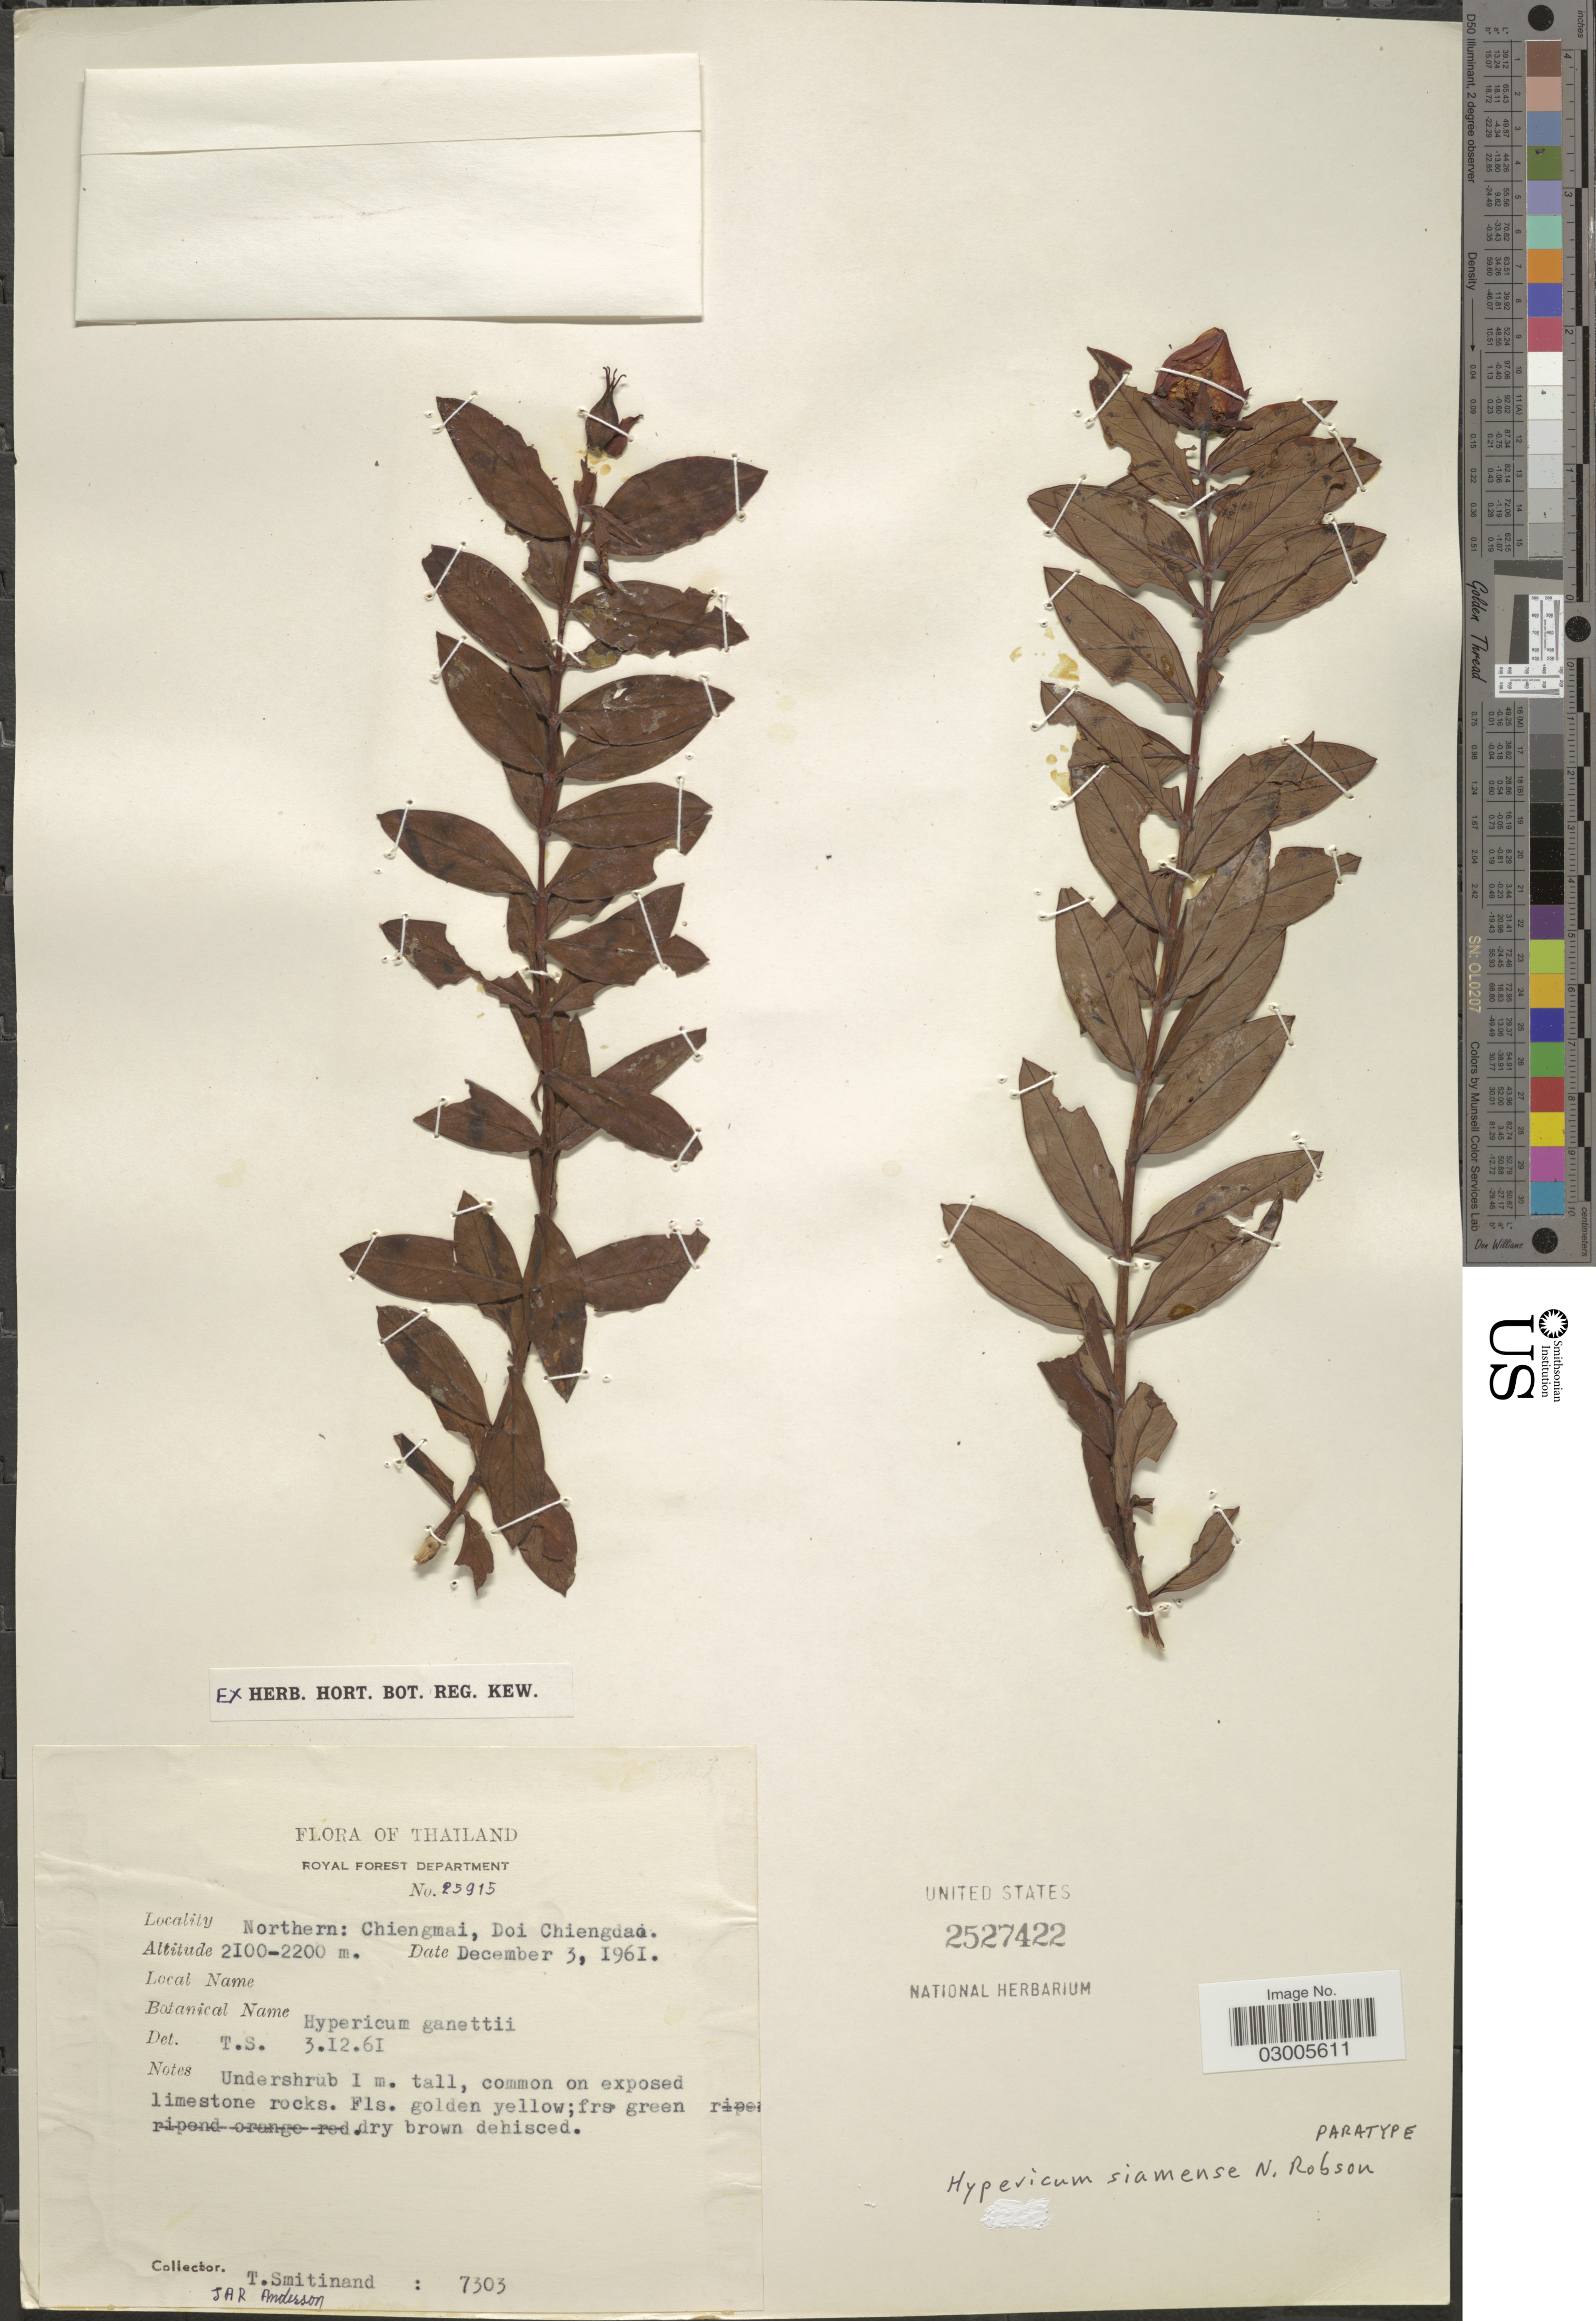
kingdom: Plantae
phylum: Tracheophyta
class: Magnoliopsida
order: Malpighiales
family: Hypericaceae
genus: Hypericum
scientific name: Hypericum siamense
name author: N. Robson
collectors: T. Smitinand & J. A. R. Anderson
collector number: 7303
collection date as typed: Transcribed d/m/y: 12/3/61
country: Thailand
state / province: Chiang Mai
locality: Northern: Chiengmai, Doi Chiengdao.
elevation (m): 2100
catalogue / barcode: US 2527422